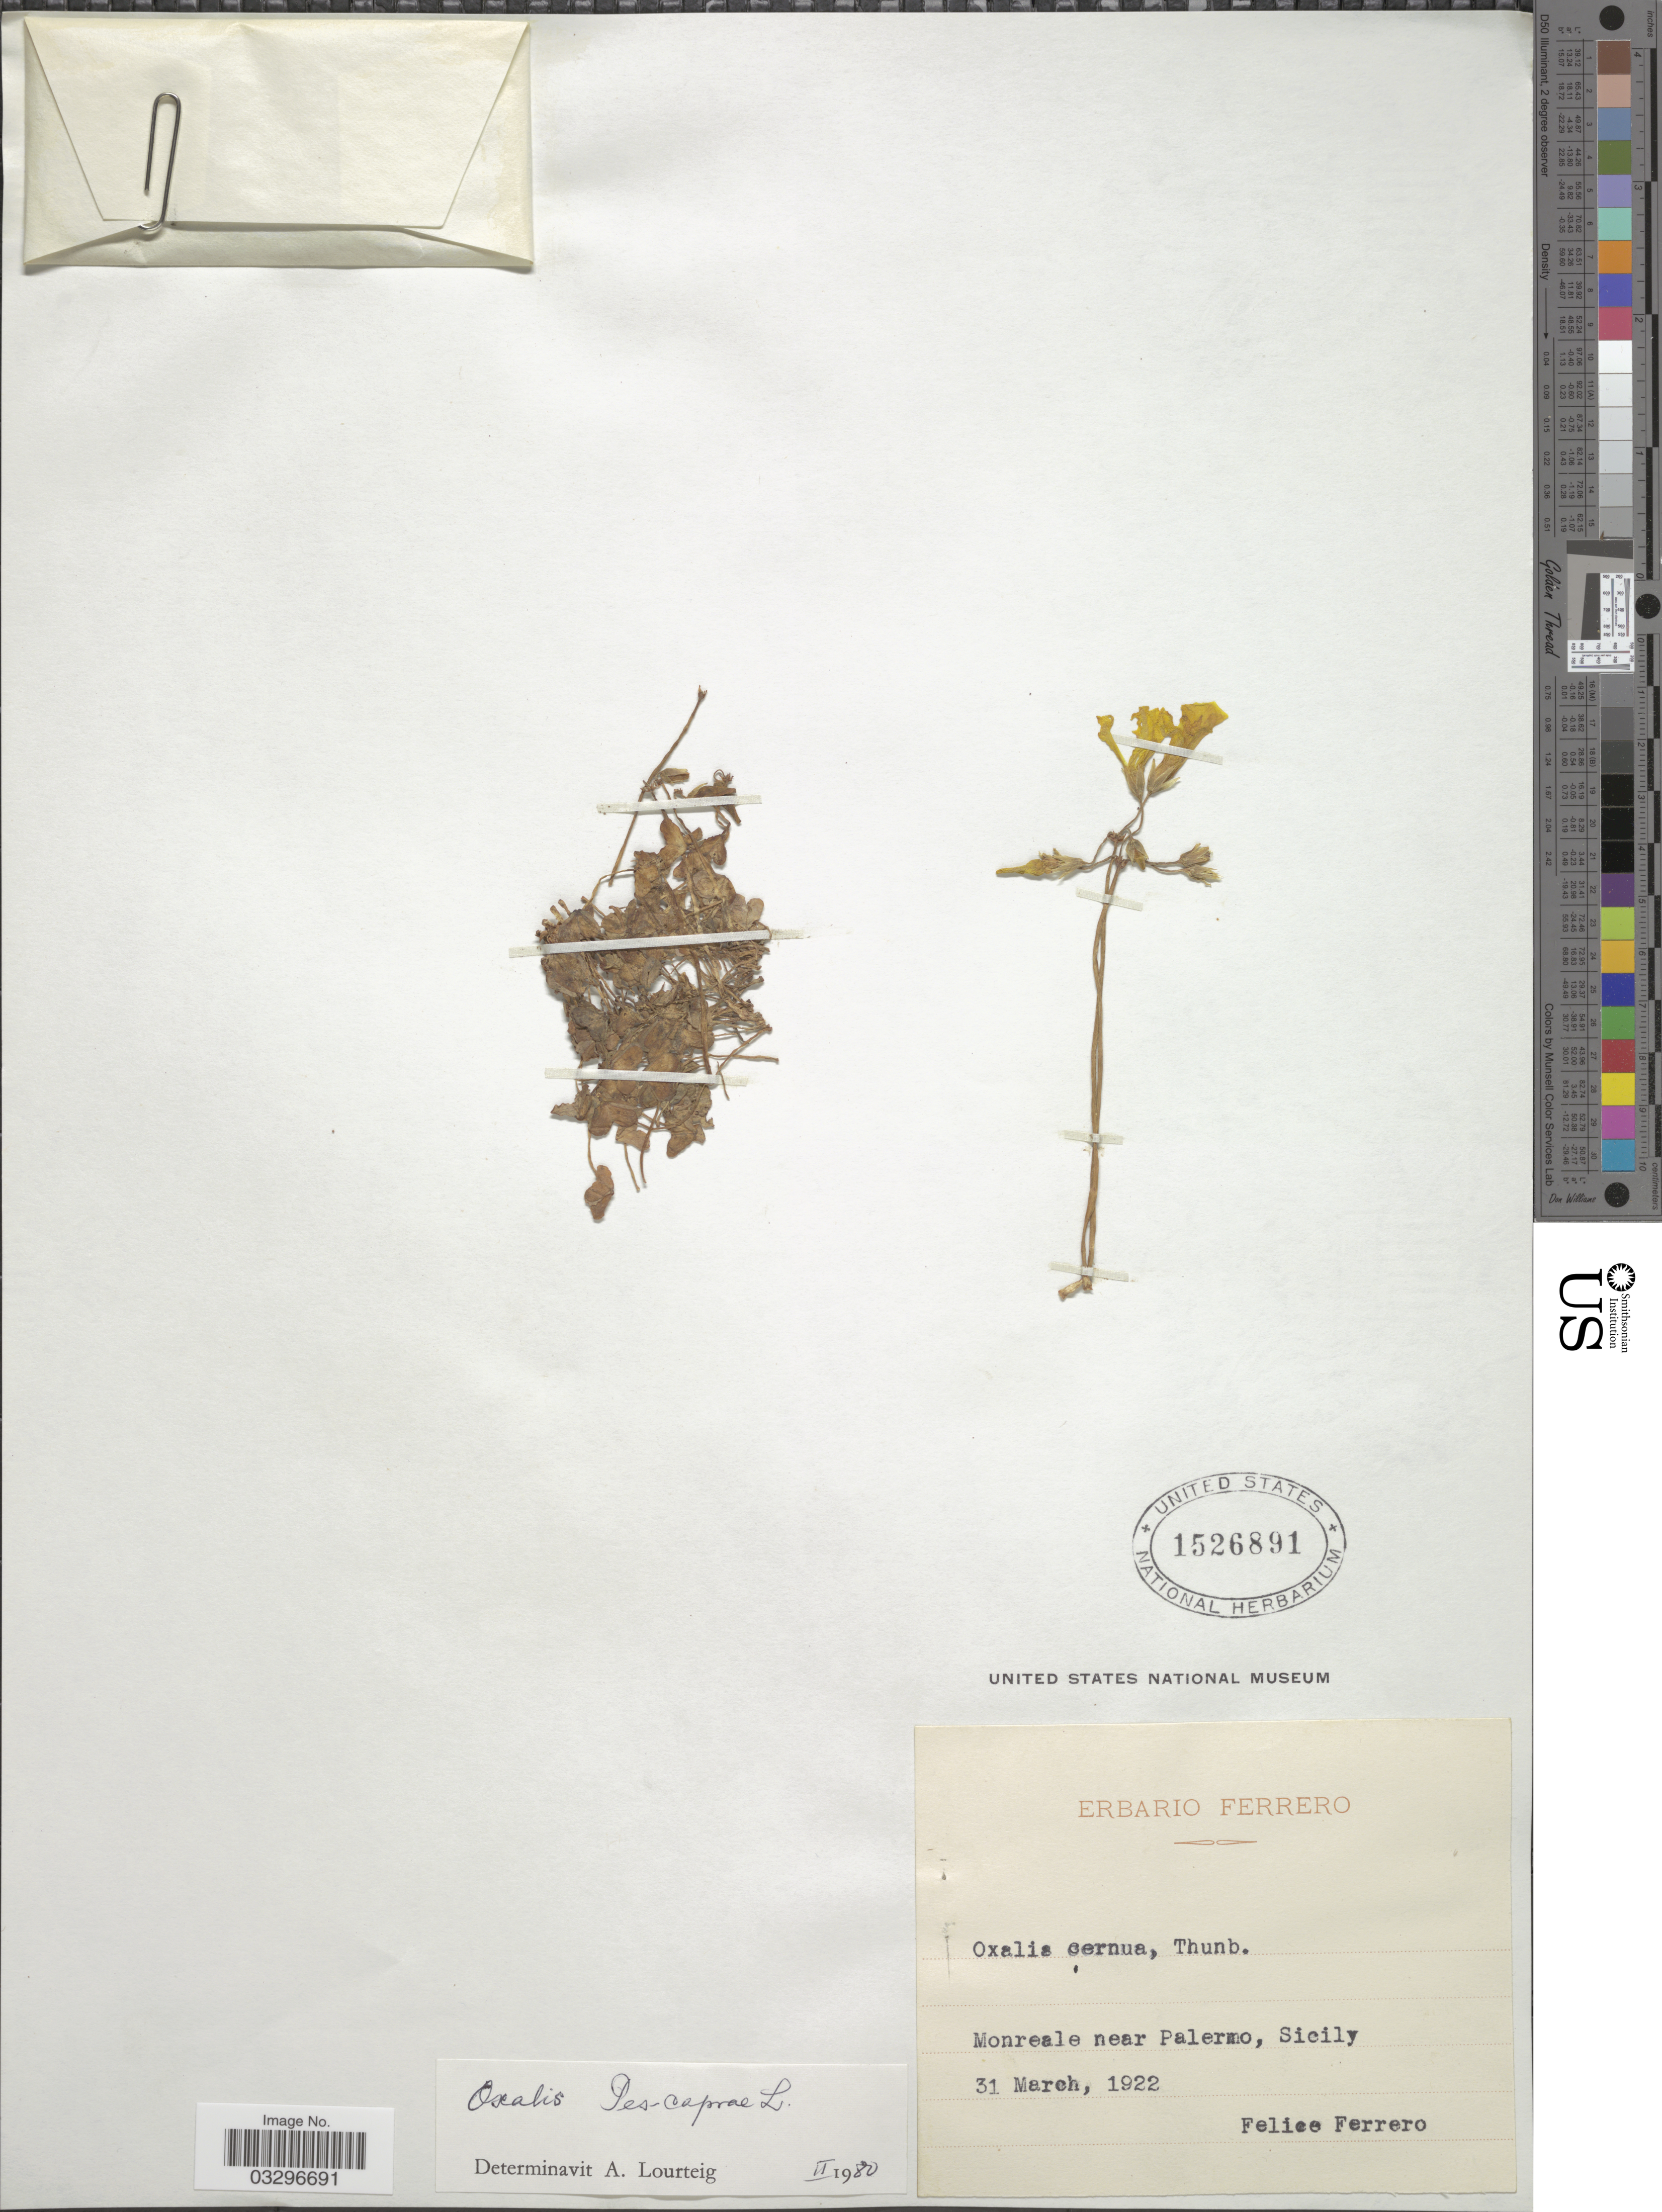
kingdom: Plantae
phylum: Tracheophyta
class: Magnoliopsida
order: Oxalidales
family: Oxalidaceae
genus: Oxalis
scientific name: Oxalis pes-caprae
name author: L.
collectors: F. Ferrero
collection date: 1922-03-31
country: Italy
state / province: Siciliana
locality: Monreale near Palermo, Sicily.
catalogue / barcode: US 1526891